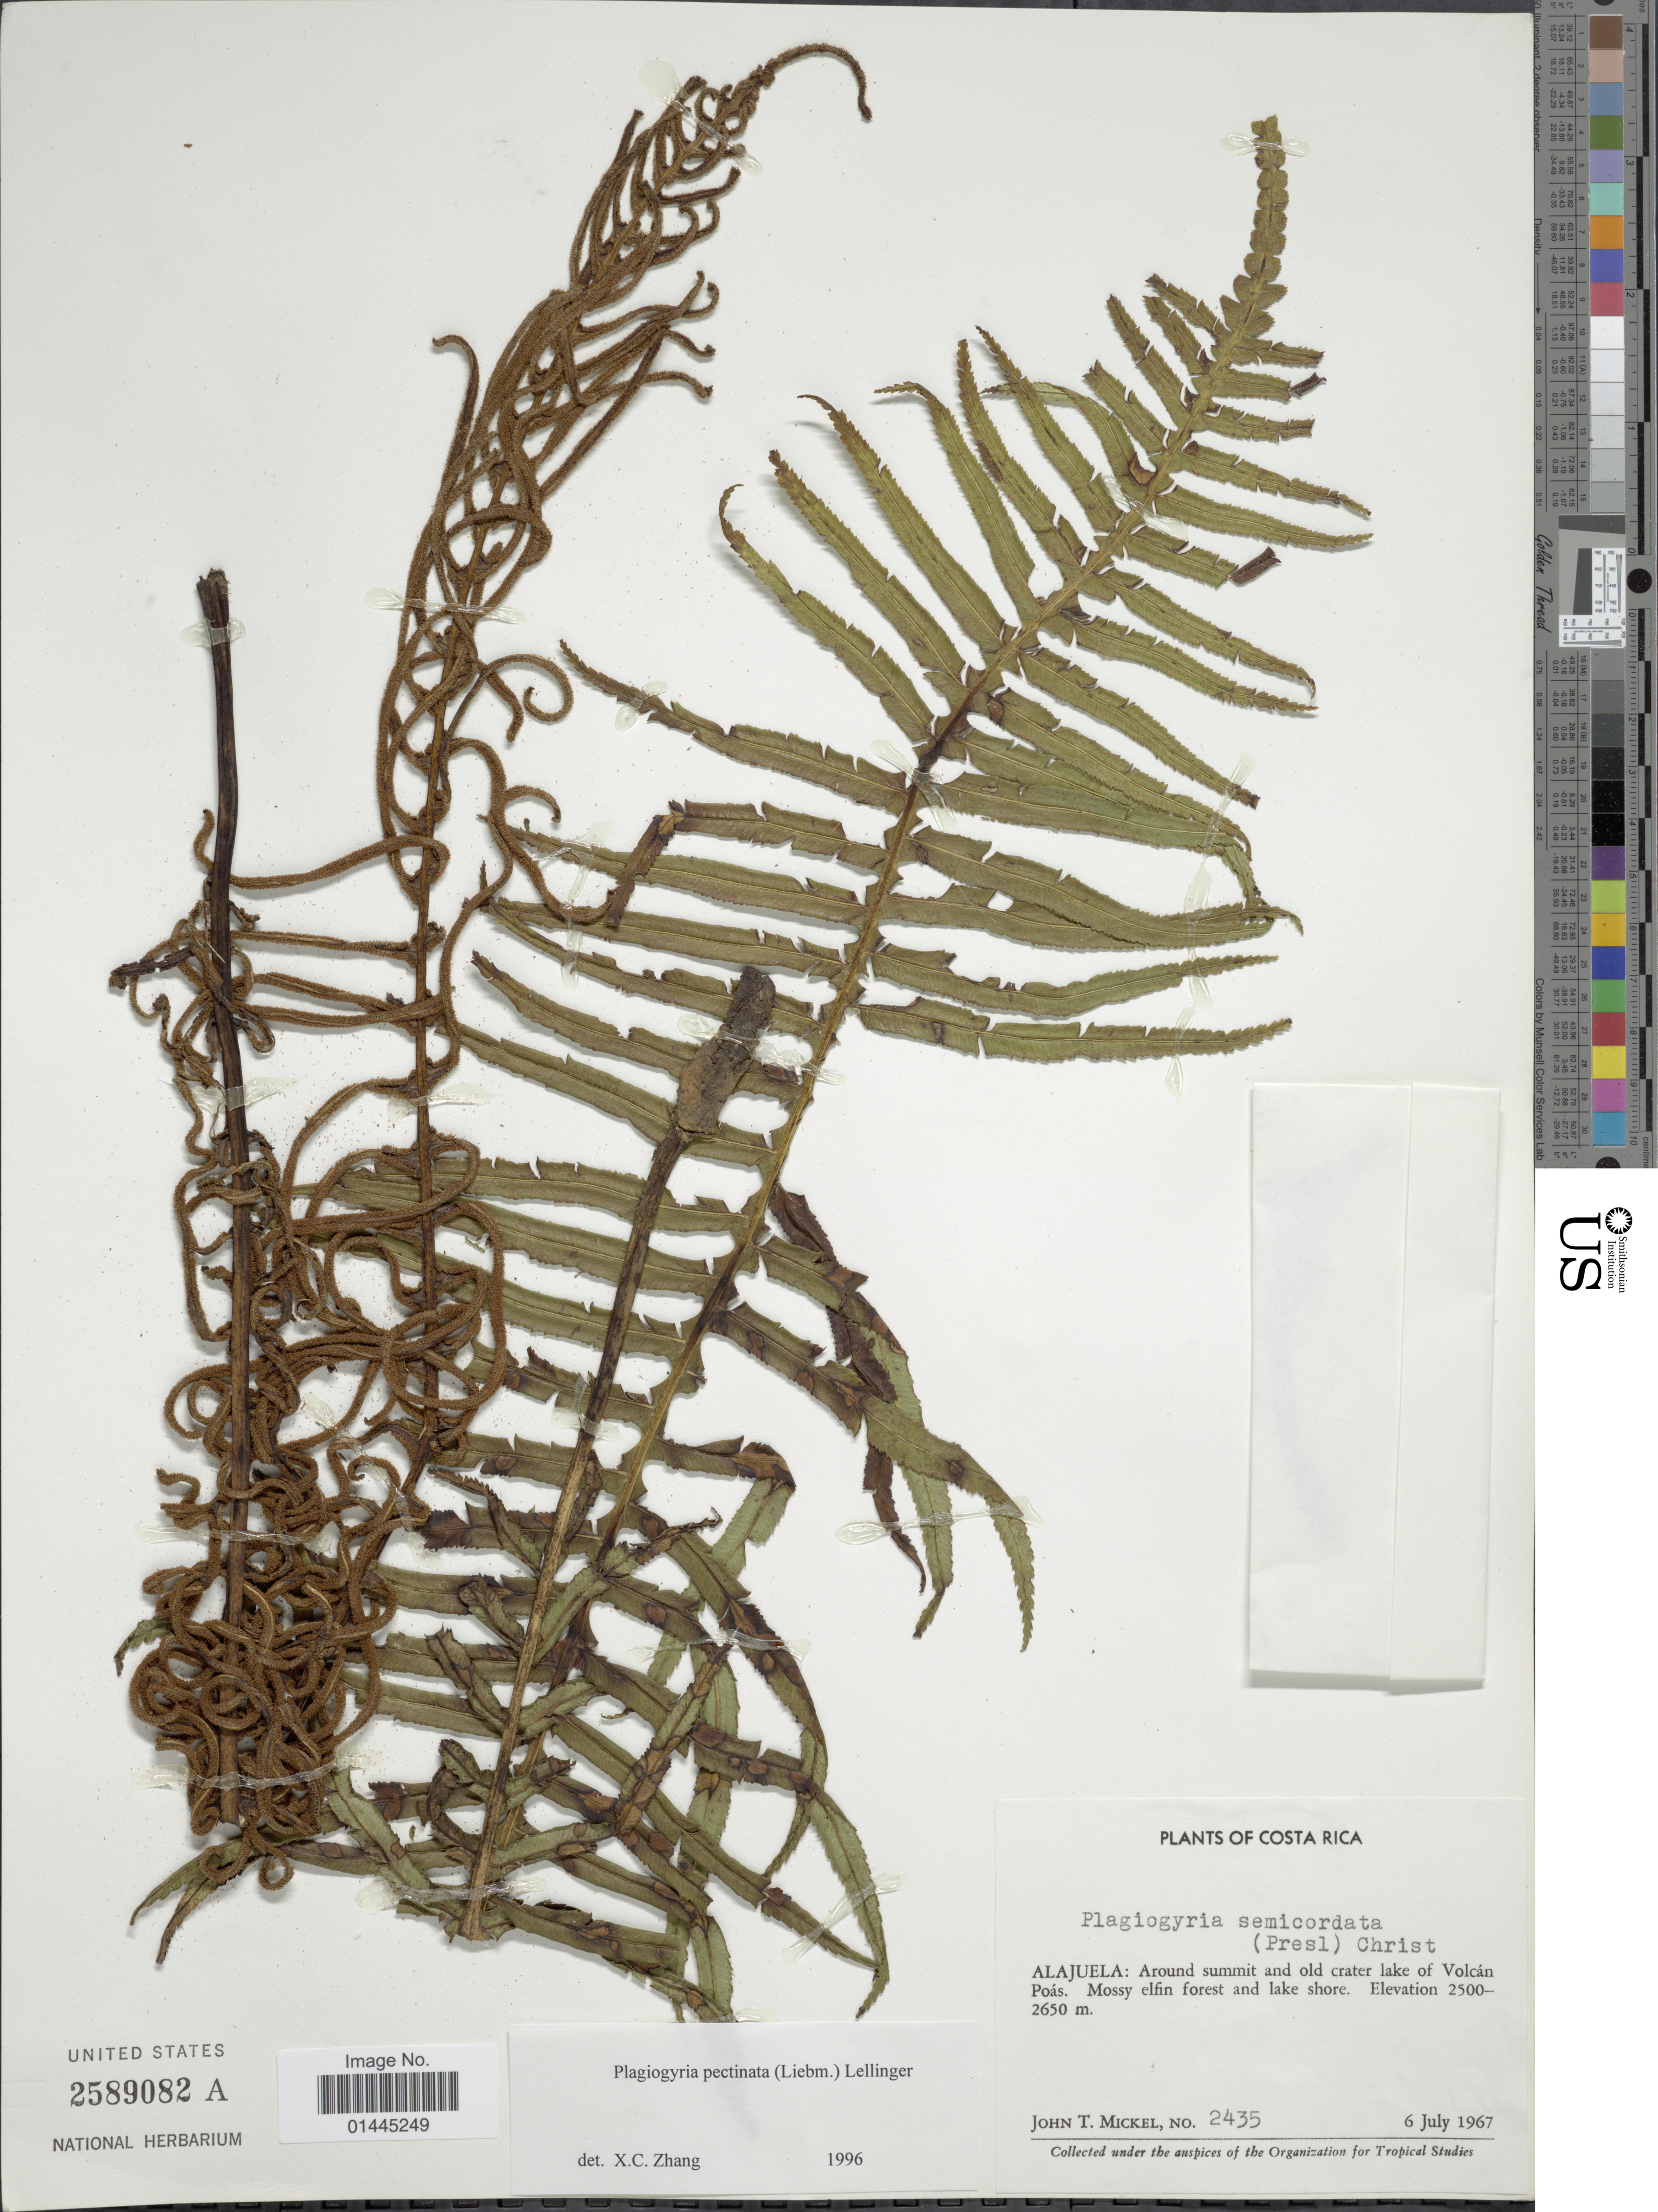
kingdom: Plantae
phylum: Tracheophyta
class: Polypodiopsida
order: Cyatheales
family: Plagiogyriaceae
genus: Plagiogyria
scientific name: Plagiogyria semicordata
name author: (C. Presl) Christ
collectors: J. T. Mickel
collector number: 2435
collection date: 1967-07-06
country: Costa Rica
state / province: Alajuela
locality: Around summit and old crater lake of Volcan Poas, mossy elfin and lake shore.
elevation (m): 2500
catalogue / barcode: US 2589082A